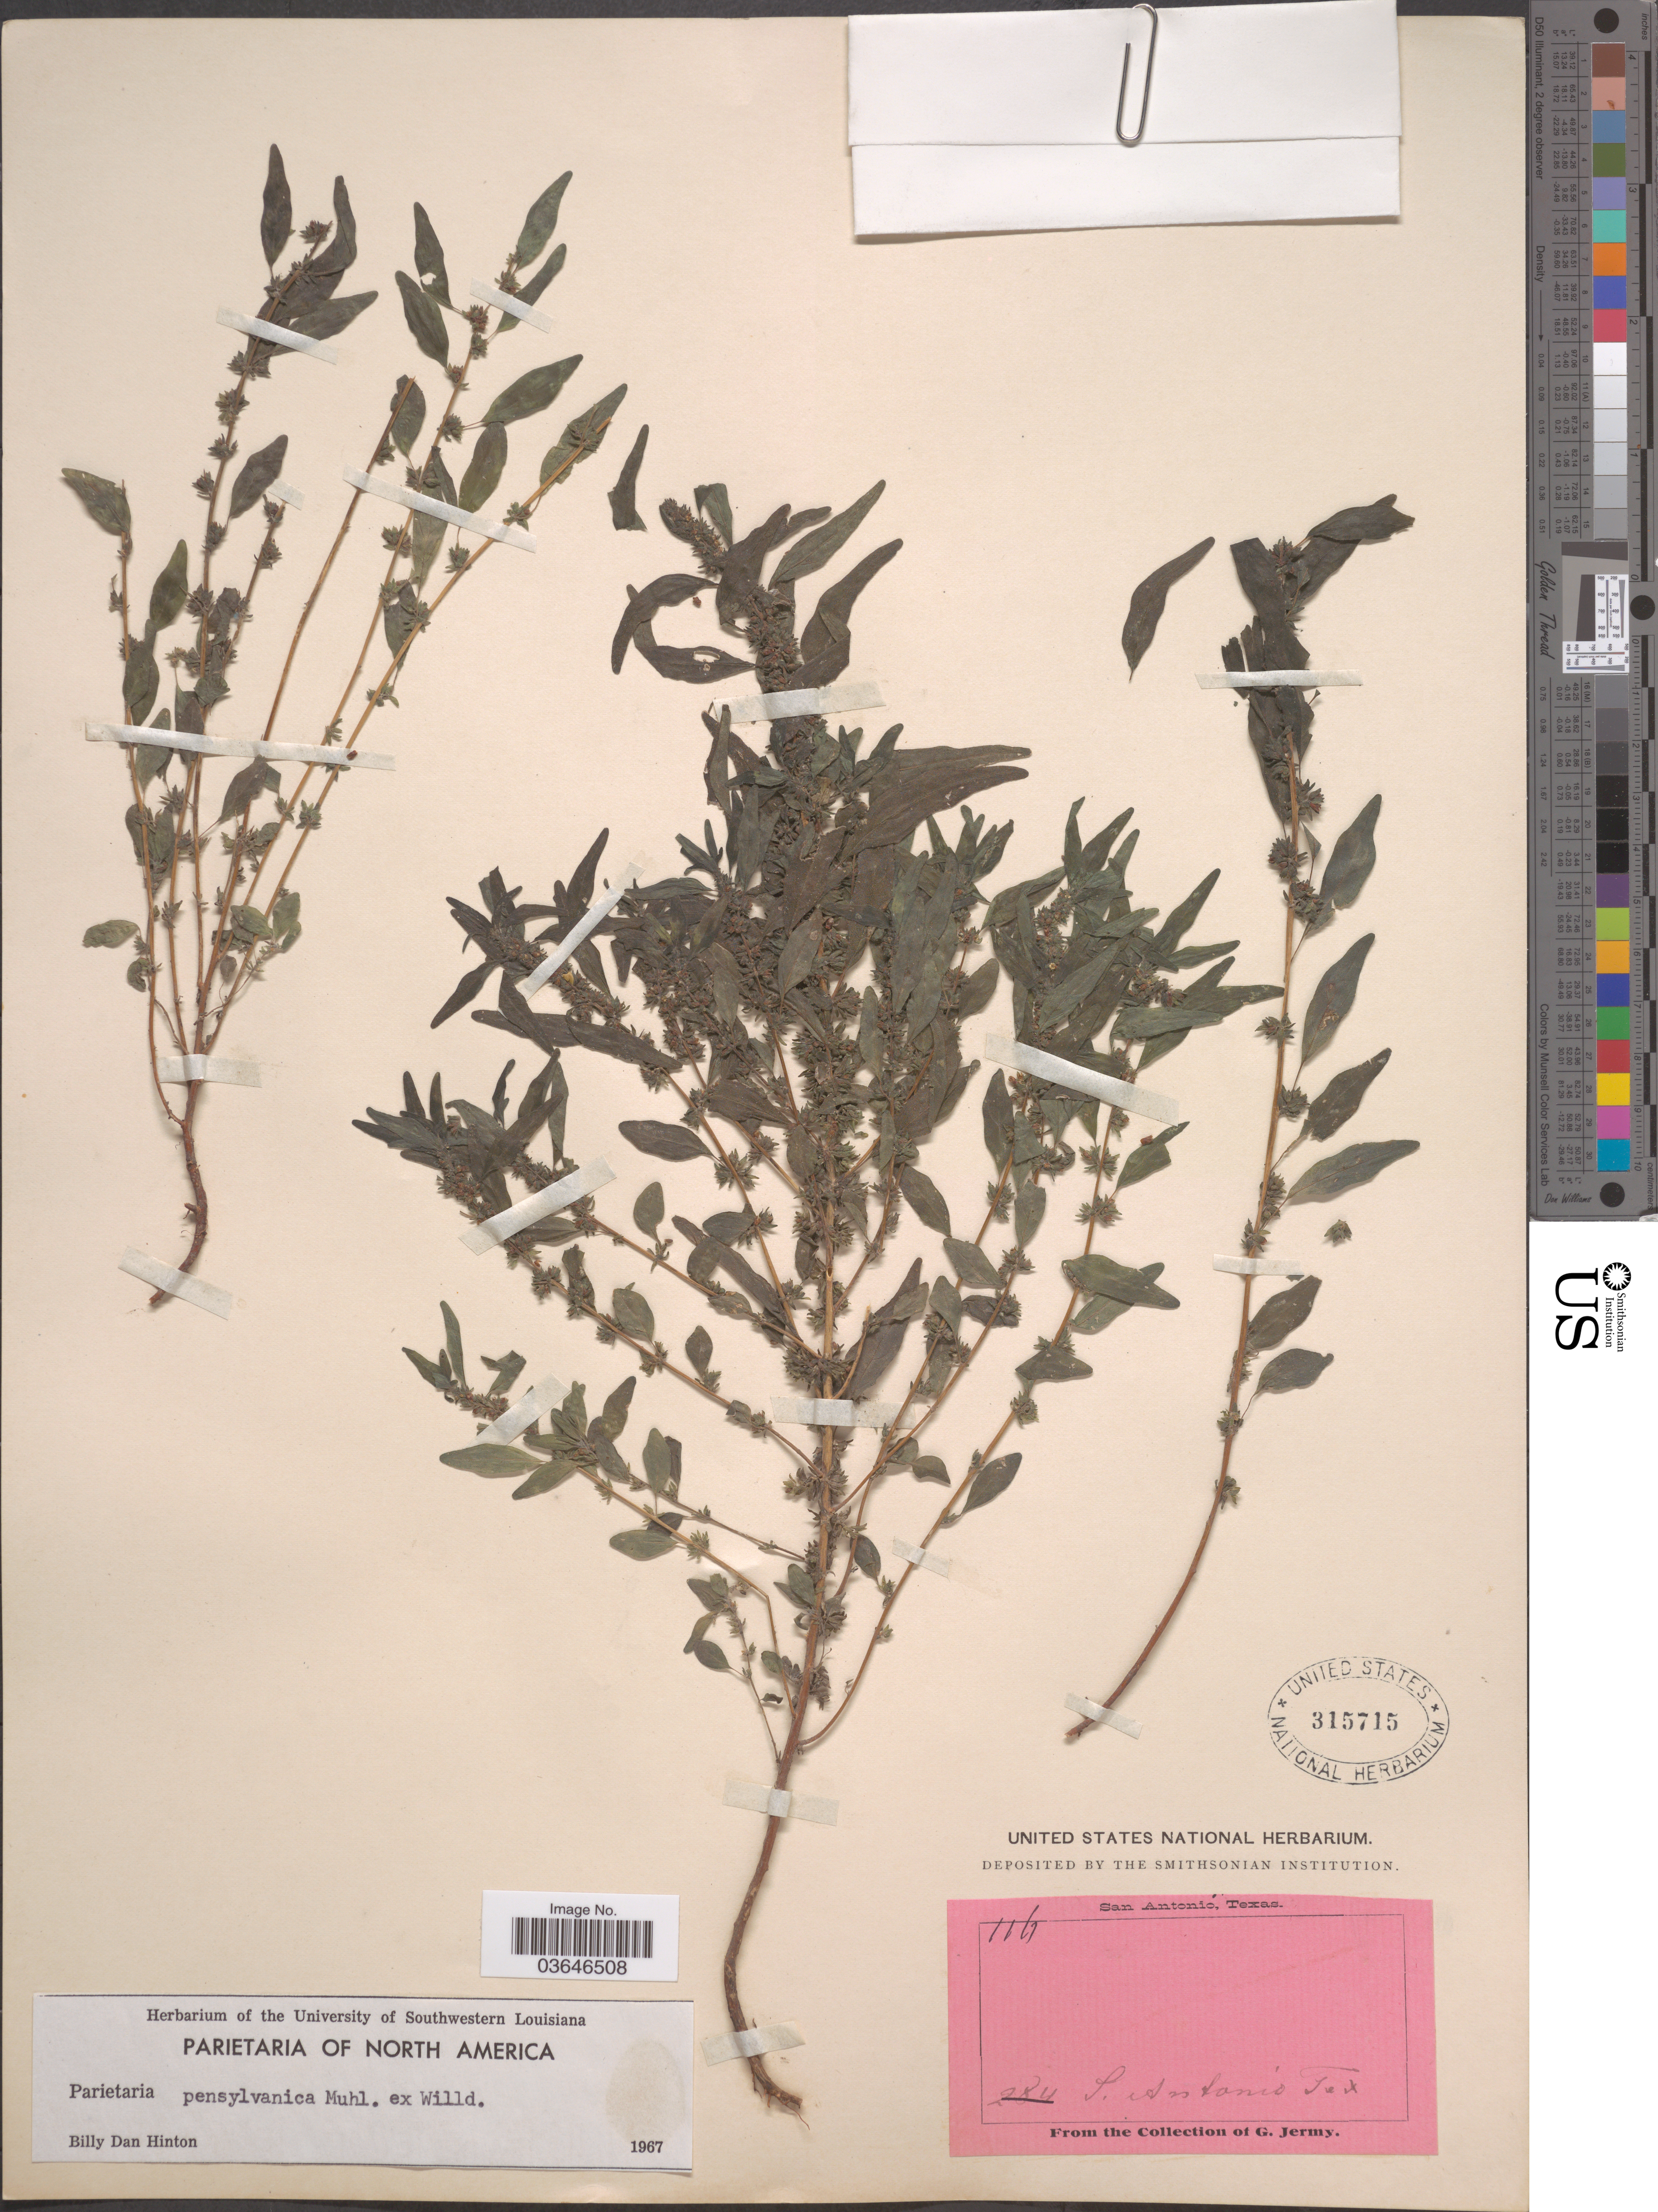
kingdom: Plantae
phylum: Tracheophyta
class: Magnoliopsida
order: Rosales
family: Urticaceae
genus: Parietaria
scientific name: Parietaria pensylvanica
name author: Muhl. ex Willd.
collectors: G. Jermy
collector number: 116*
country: United States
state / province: Texas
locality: San Antonio.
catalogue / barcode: US 315715